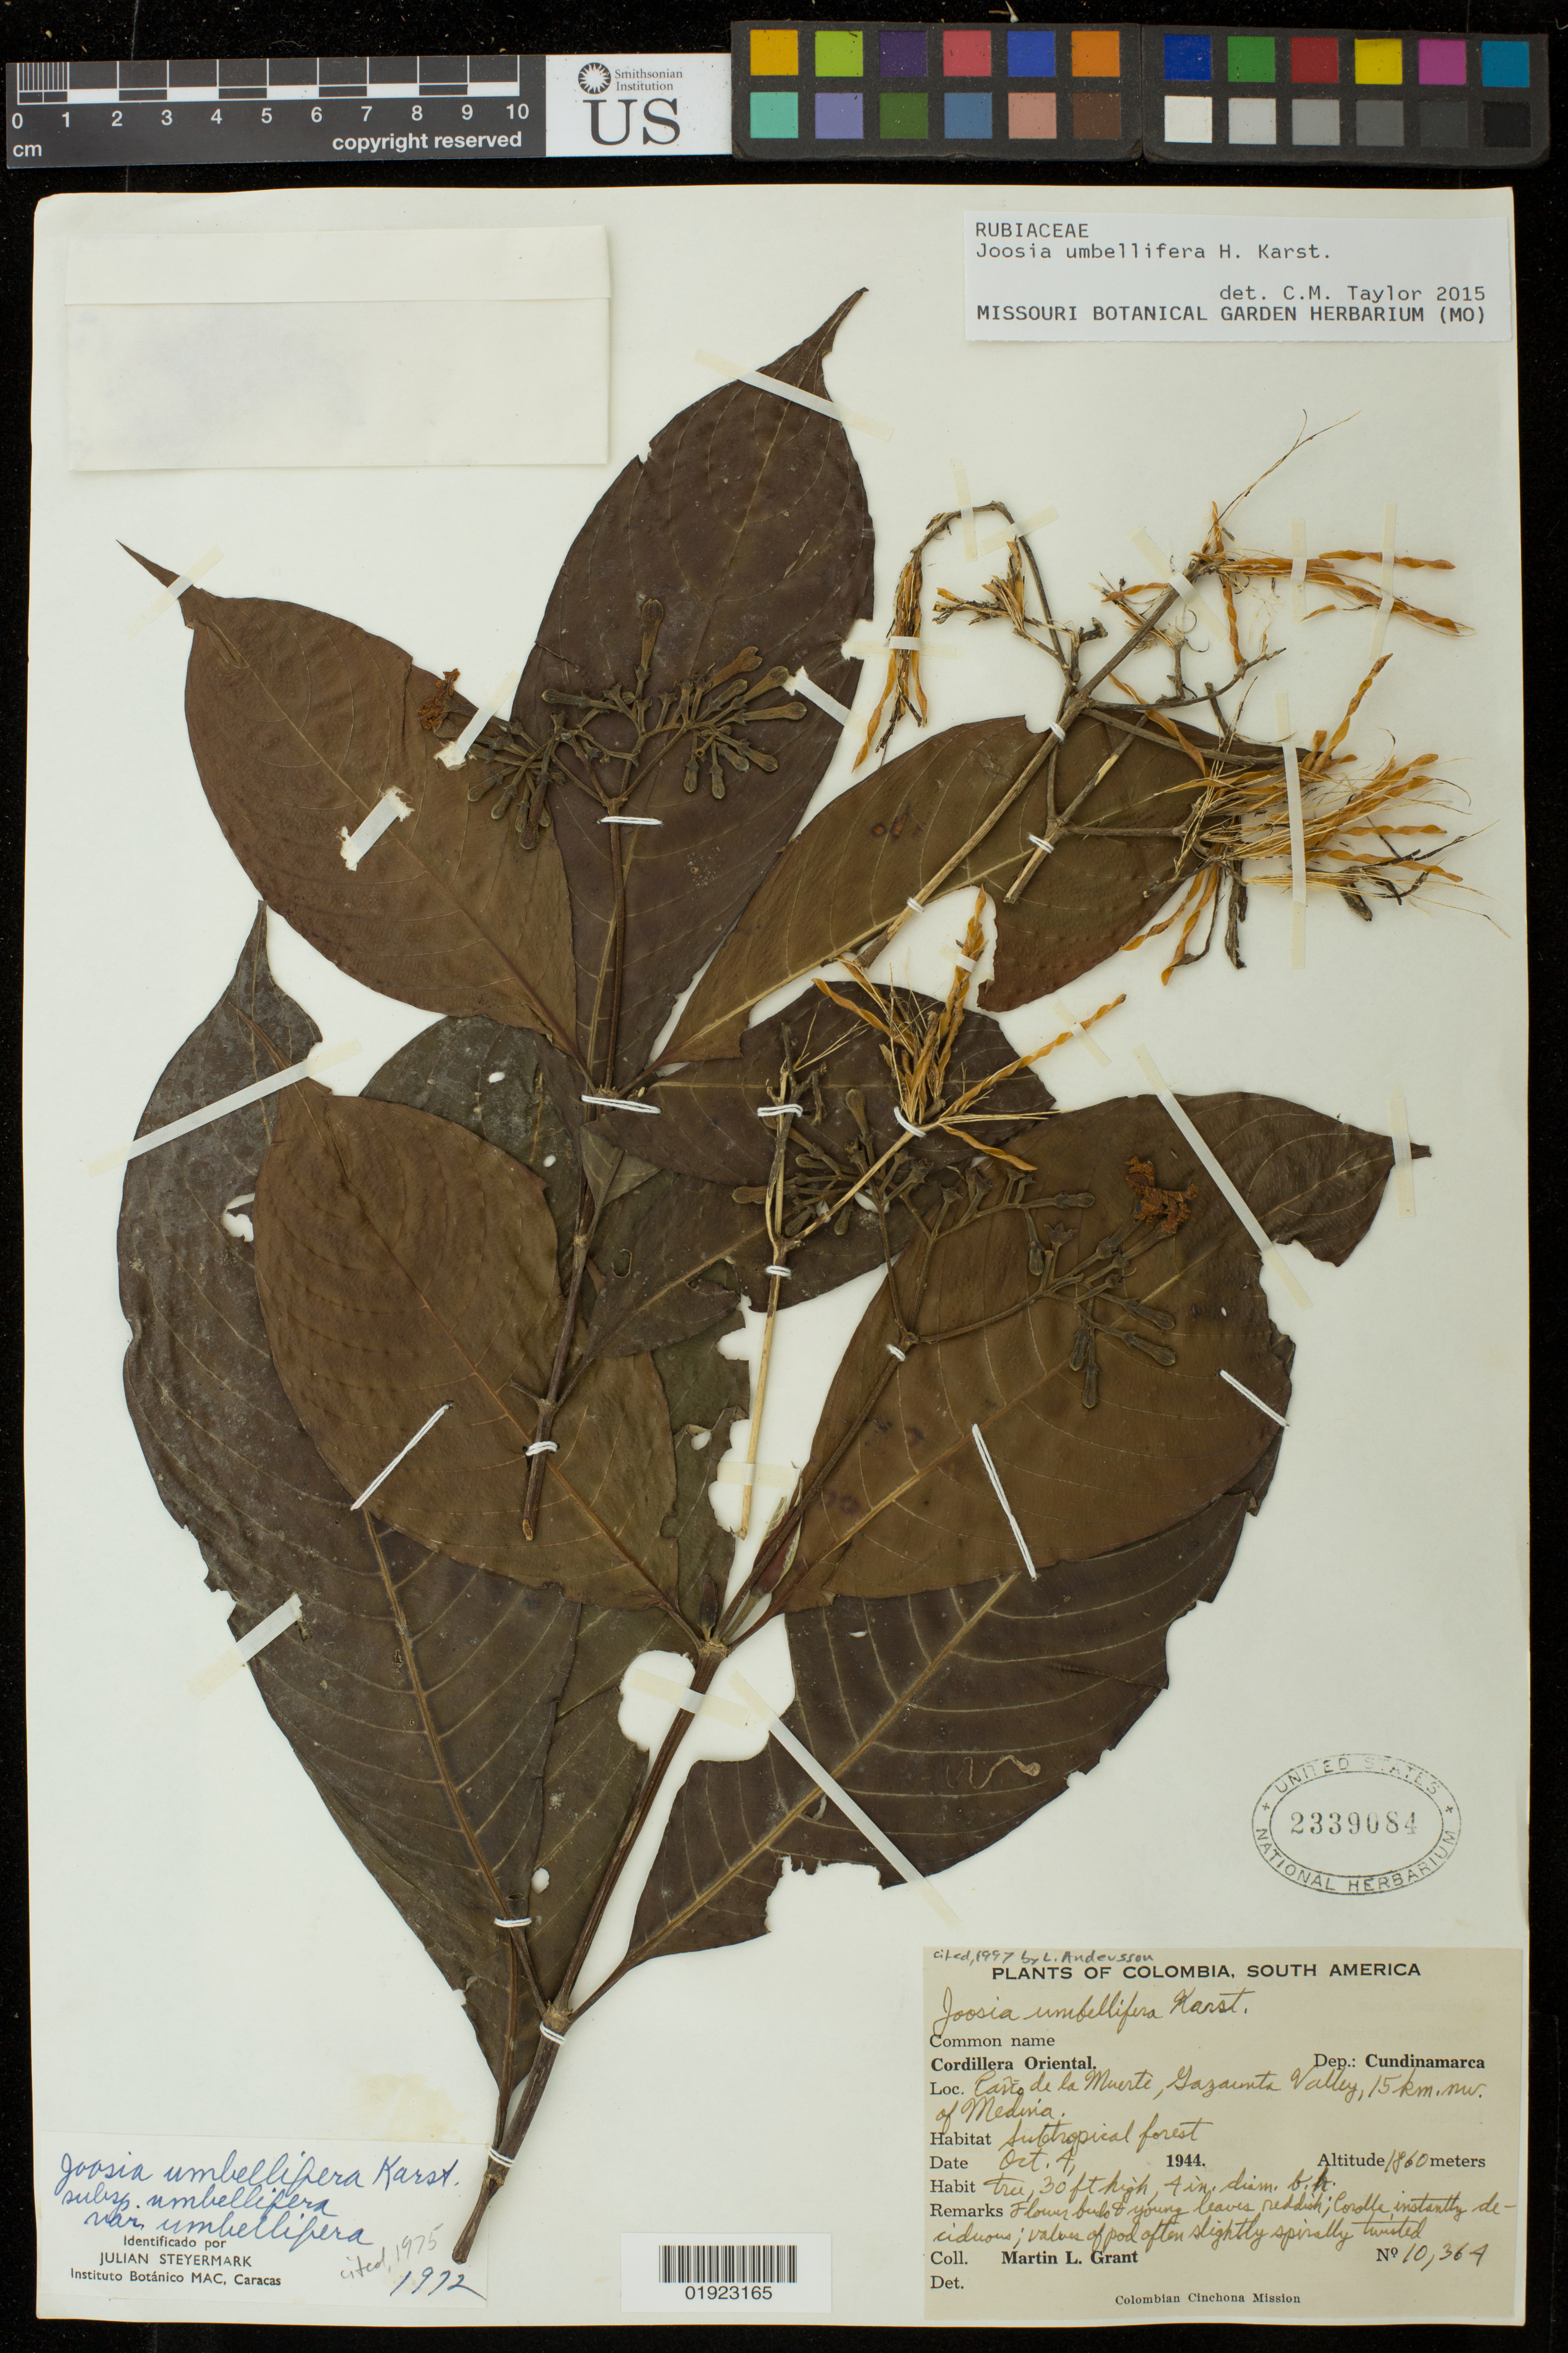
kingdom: Plantae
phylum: Tracheophyta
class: Magnoliopsida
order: Gentianales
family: Rubiaceae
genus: Joosia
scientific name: Joosia umbellifera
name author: H. Karst.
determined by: Taylor, Charlotte M.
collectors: M. L. Grant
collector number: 10364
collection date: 1944-10-04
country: Colombia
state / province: Cundinamarca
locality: Cano de la Muerte, Gazaunta Valley, 15 km. NW. of Medina.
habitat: Subtropical forest.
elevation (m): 1860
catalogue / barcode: US 2339084